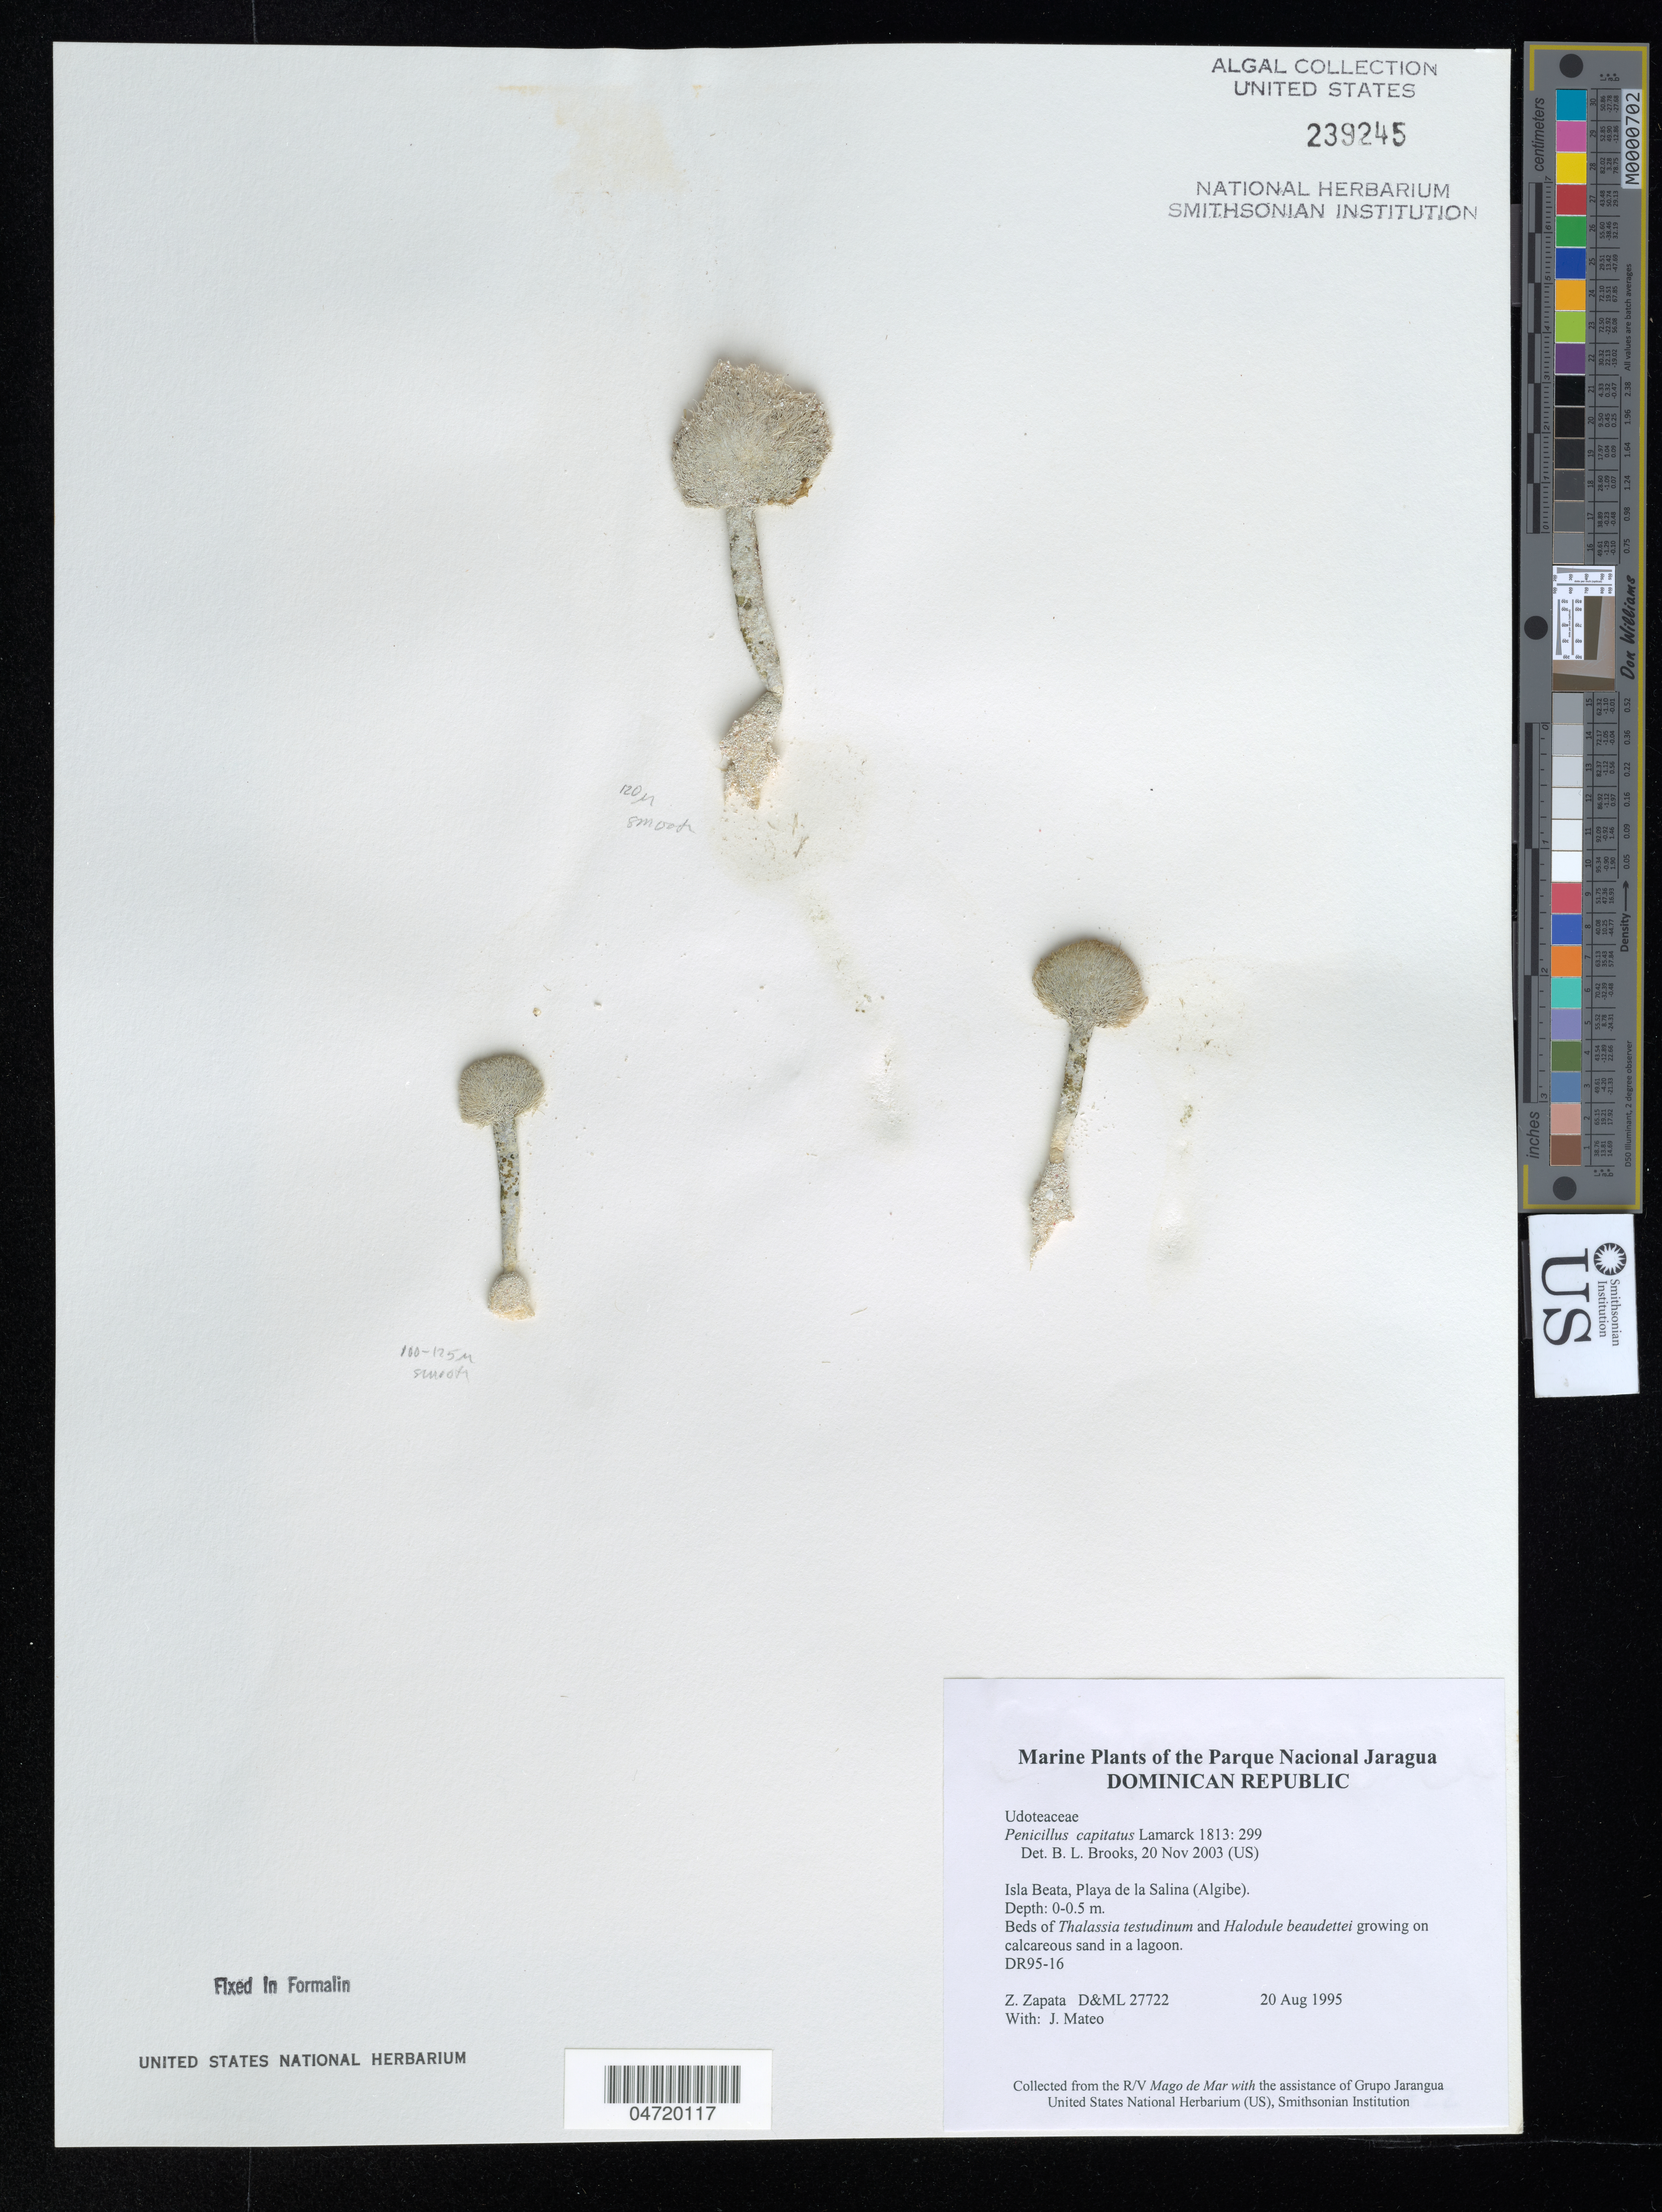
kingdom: Plantae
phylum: Chlorophyta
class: Ulvophyceae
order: Bryopsidales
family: Udoteaceae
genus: Penicillus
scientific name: Penicillus capitatus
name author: Lam.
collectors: Z. Zapata & J. Mateo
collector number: D&ML 27722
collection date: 1995-08-20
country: Dominican Republic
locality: The Parque Nacional Jaragua. Isla Beata, Playa de la Salina (Algibe).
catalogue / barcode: US 239245